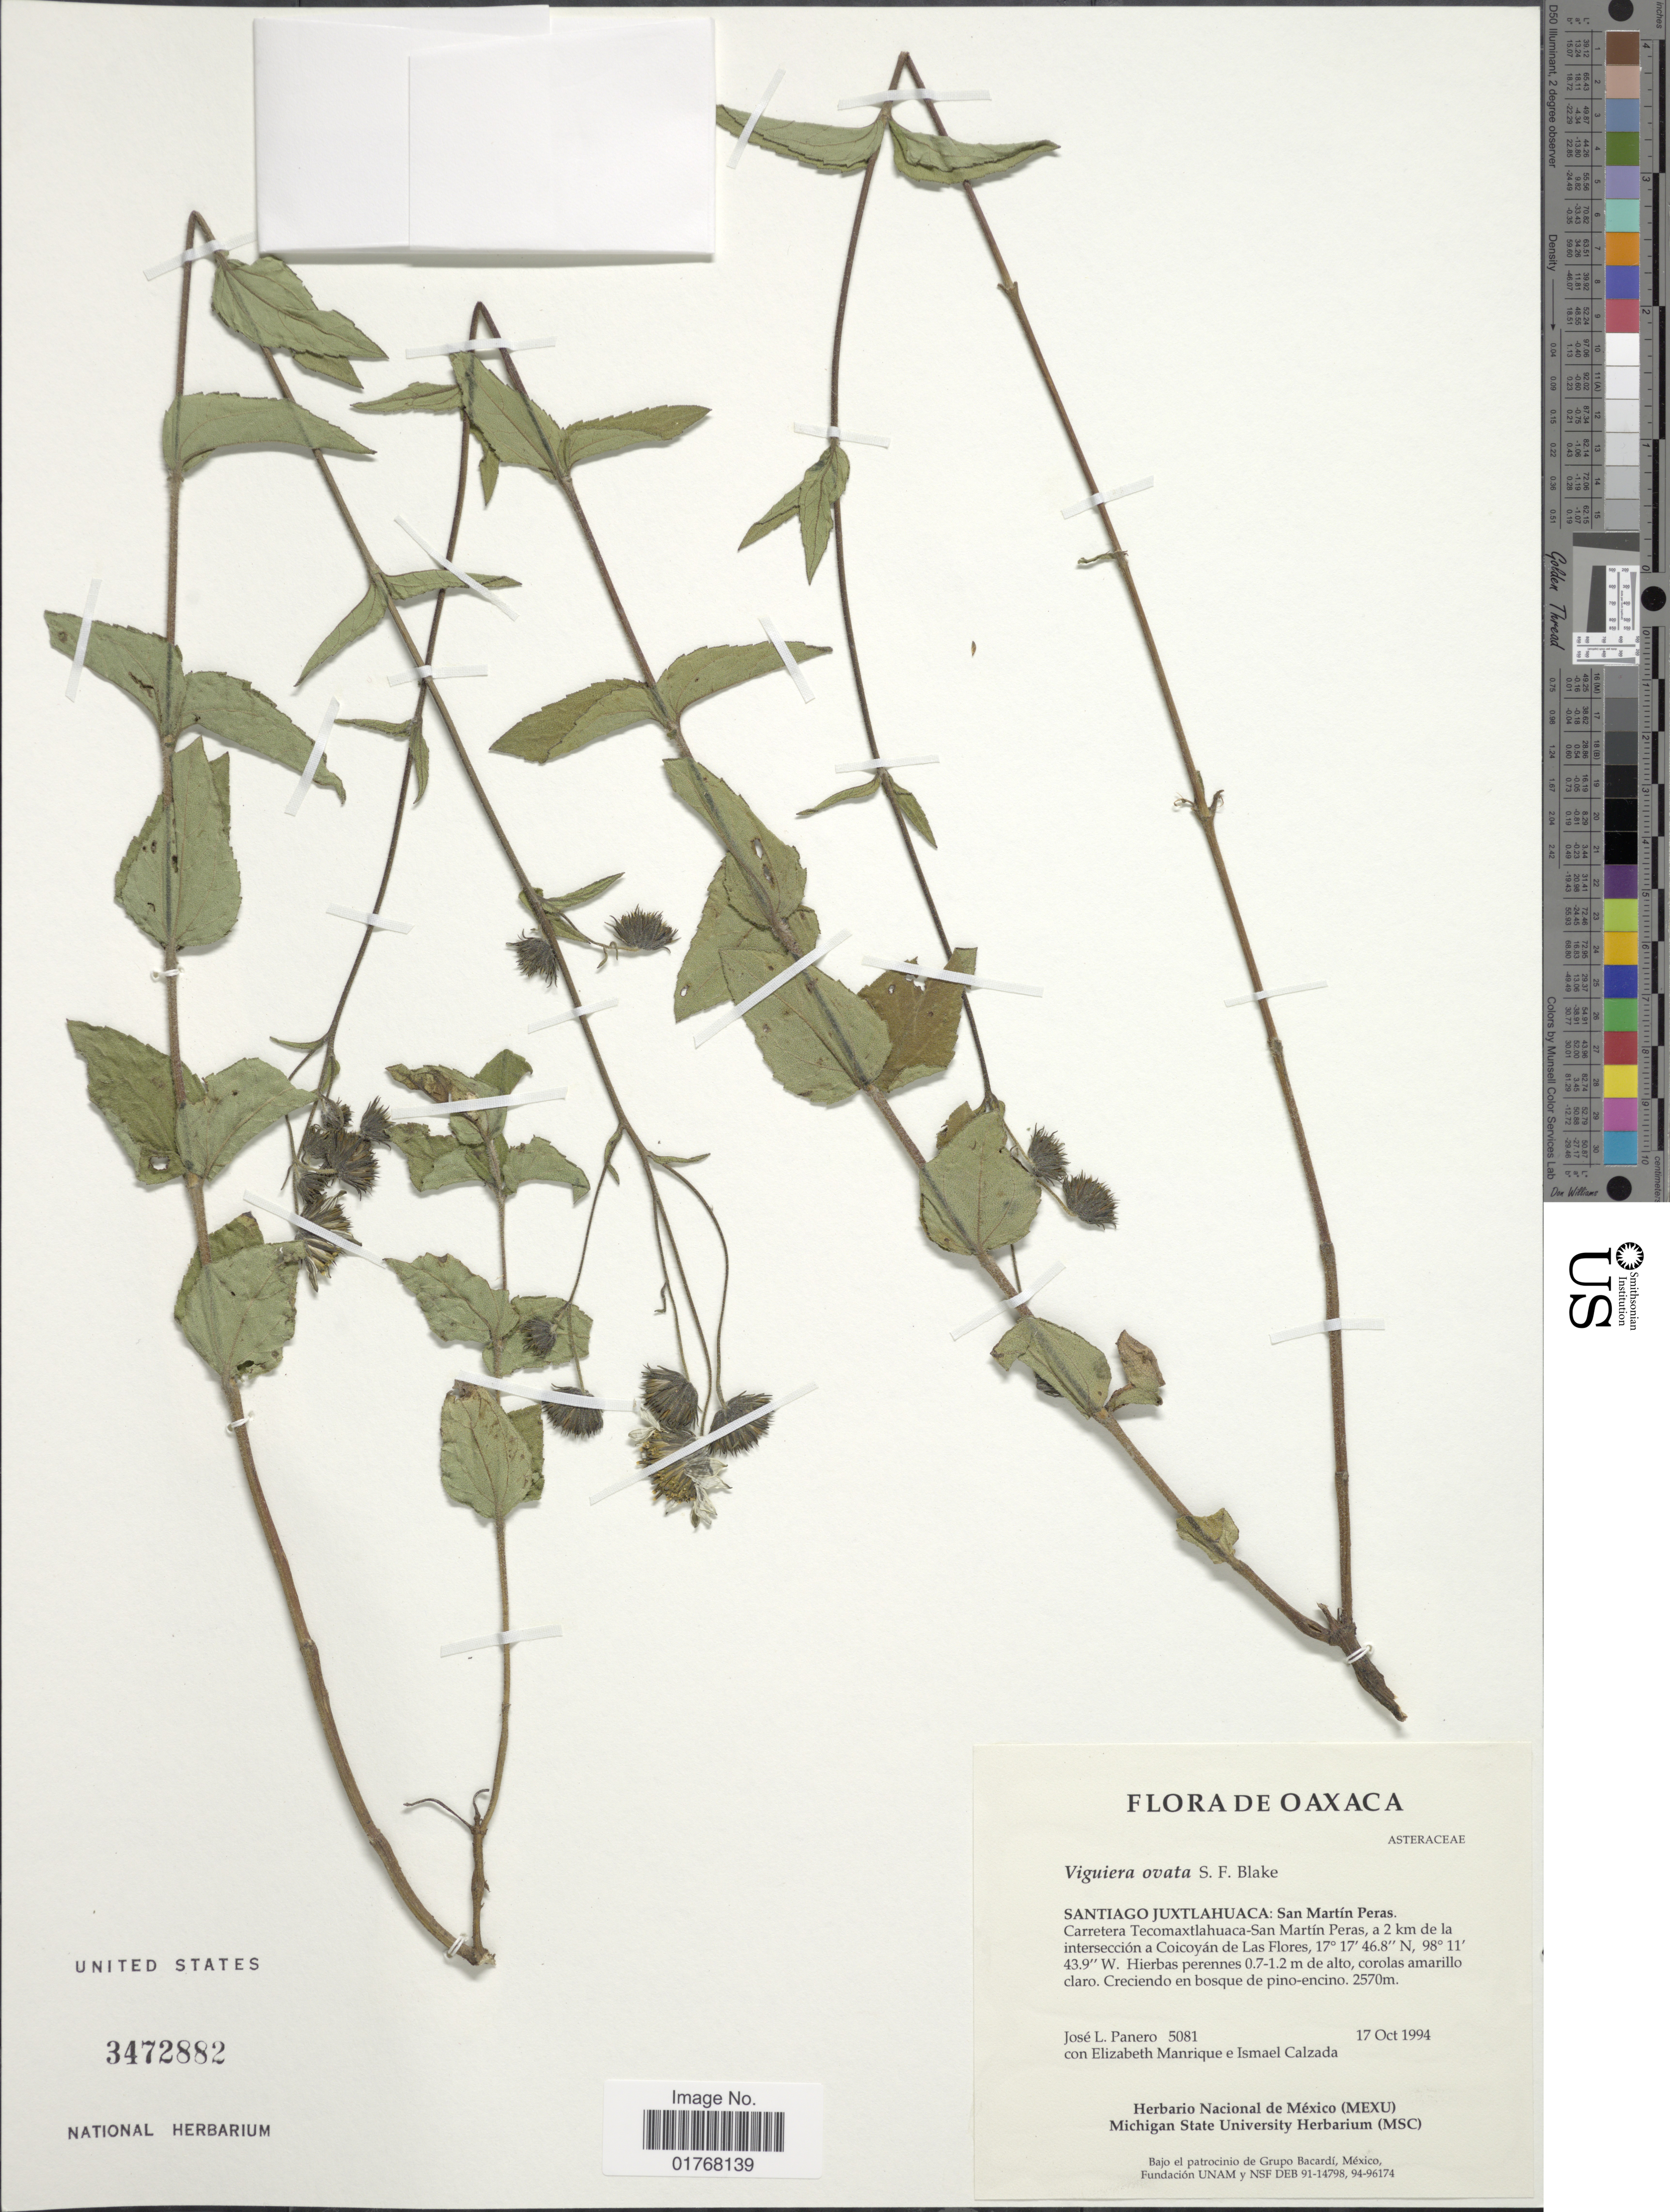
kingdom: Plantae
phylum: Tracheophyta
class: Magnoliopsida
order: Asterales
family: Asteraceae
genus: Viguiera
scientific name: Viguiera ovata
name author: Blake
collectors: J. L. Panero, E. Manrique & I. Calzada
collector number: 5081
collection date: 1994-10-17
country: Mexico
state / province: Oaxaca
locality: Santiago Juxtlahuaca: San Martín Peras. Carretera Tecomaxtlahuaca-San Martín Peras, a 2 km de la intersección a Coicoyán de Las Flores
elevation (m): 2570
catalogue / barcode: US 3472882